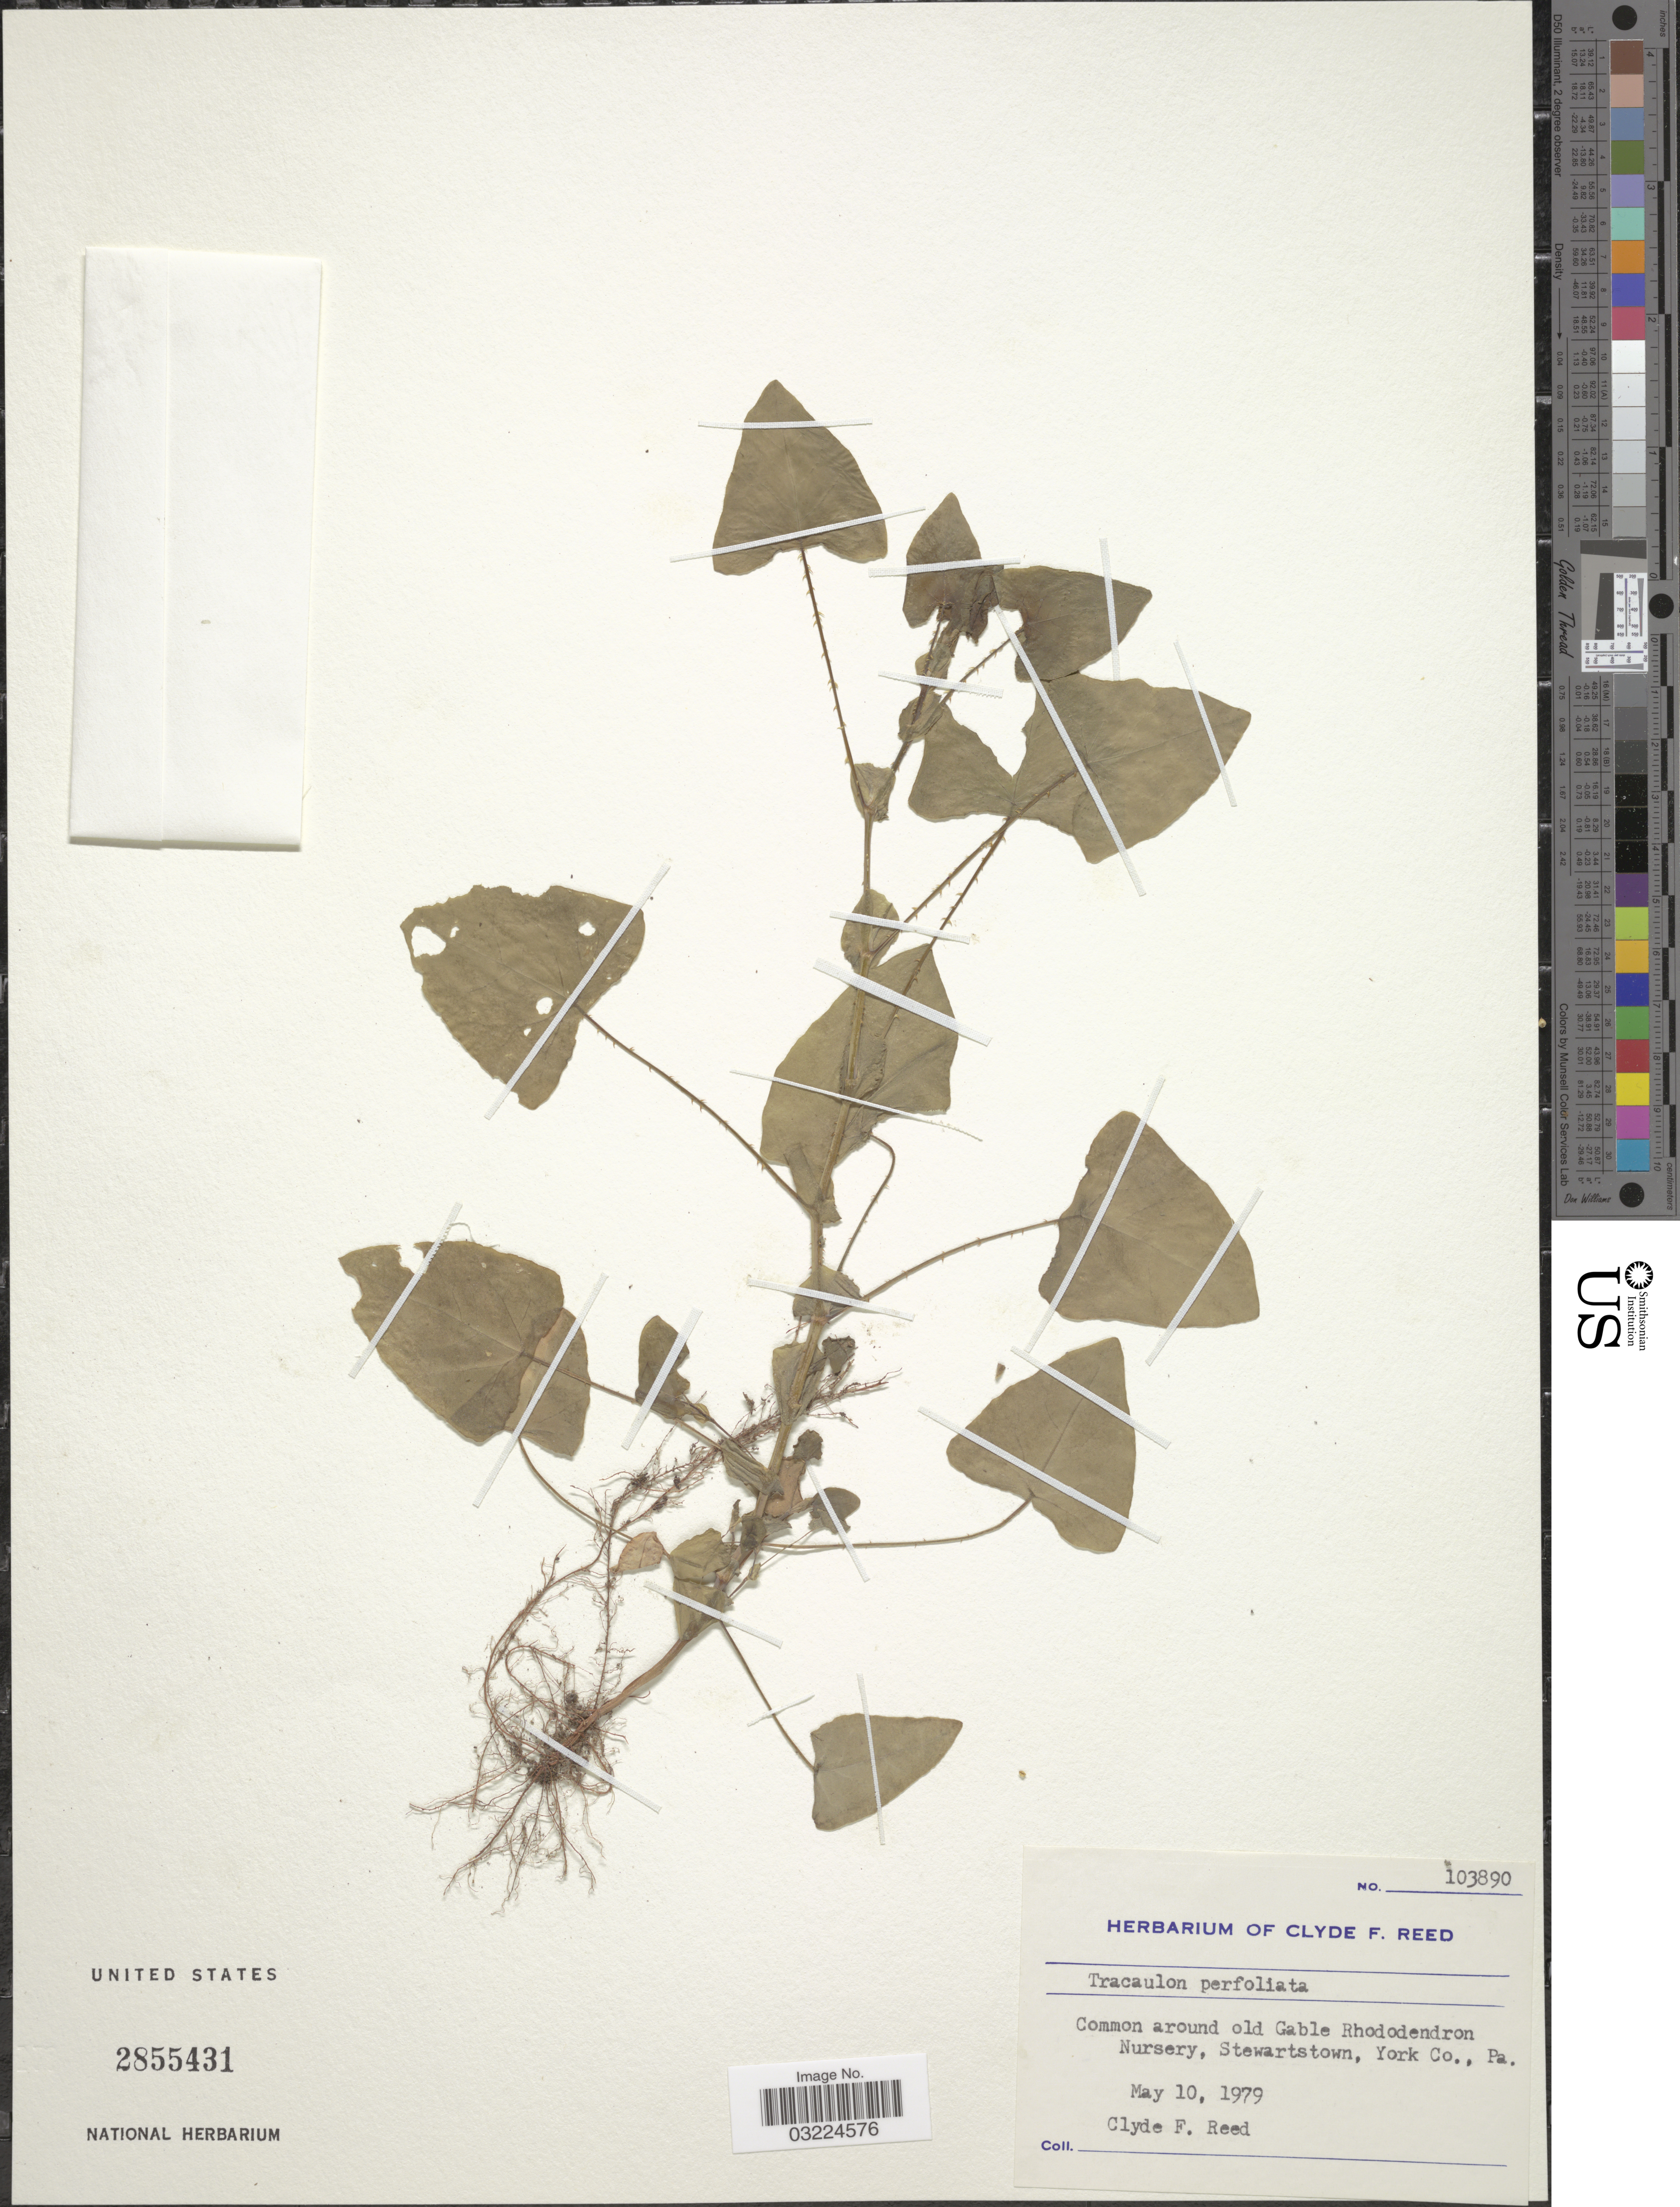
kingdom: Plantae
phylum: Tracheophyta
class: Magnoliopsida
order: Caryophyllales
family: Polygonaceae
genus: Persicaria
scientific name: Persicaria perfoliata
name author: (L.) H. Gross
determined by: Atha, D. E.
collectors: C. F. Reed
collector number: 103890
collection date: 1979-05-10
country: United States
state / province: Pennsylvania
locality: Common around old Gable Rhododendron Nursery, Stewartstown, York Co.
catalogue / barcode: US 2855431